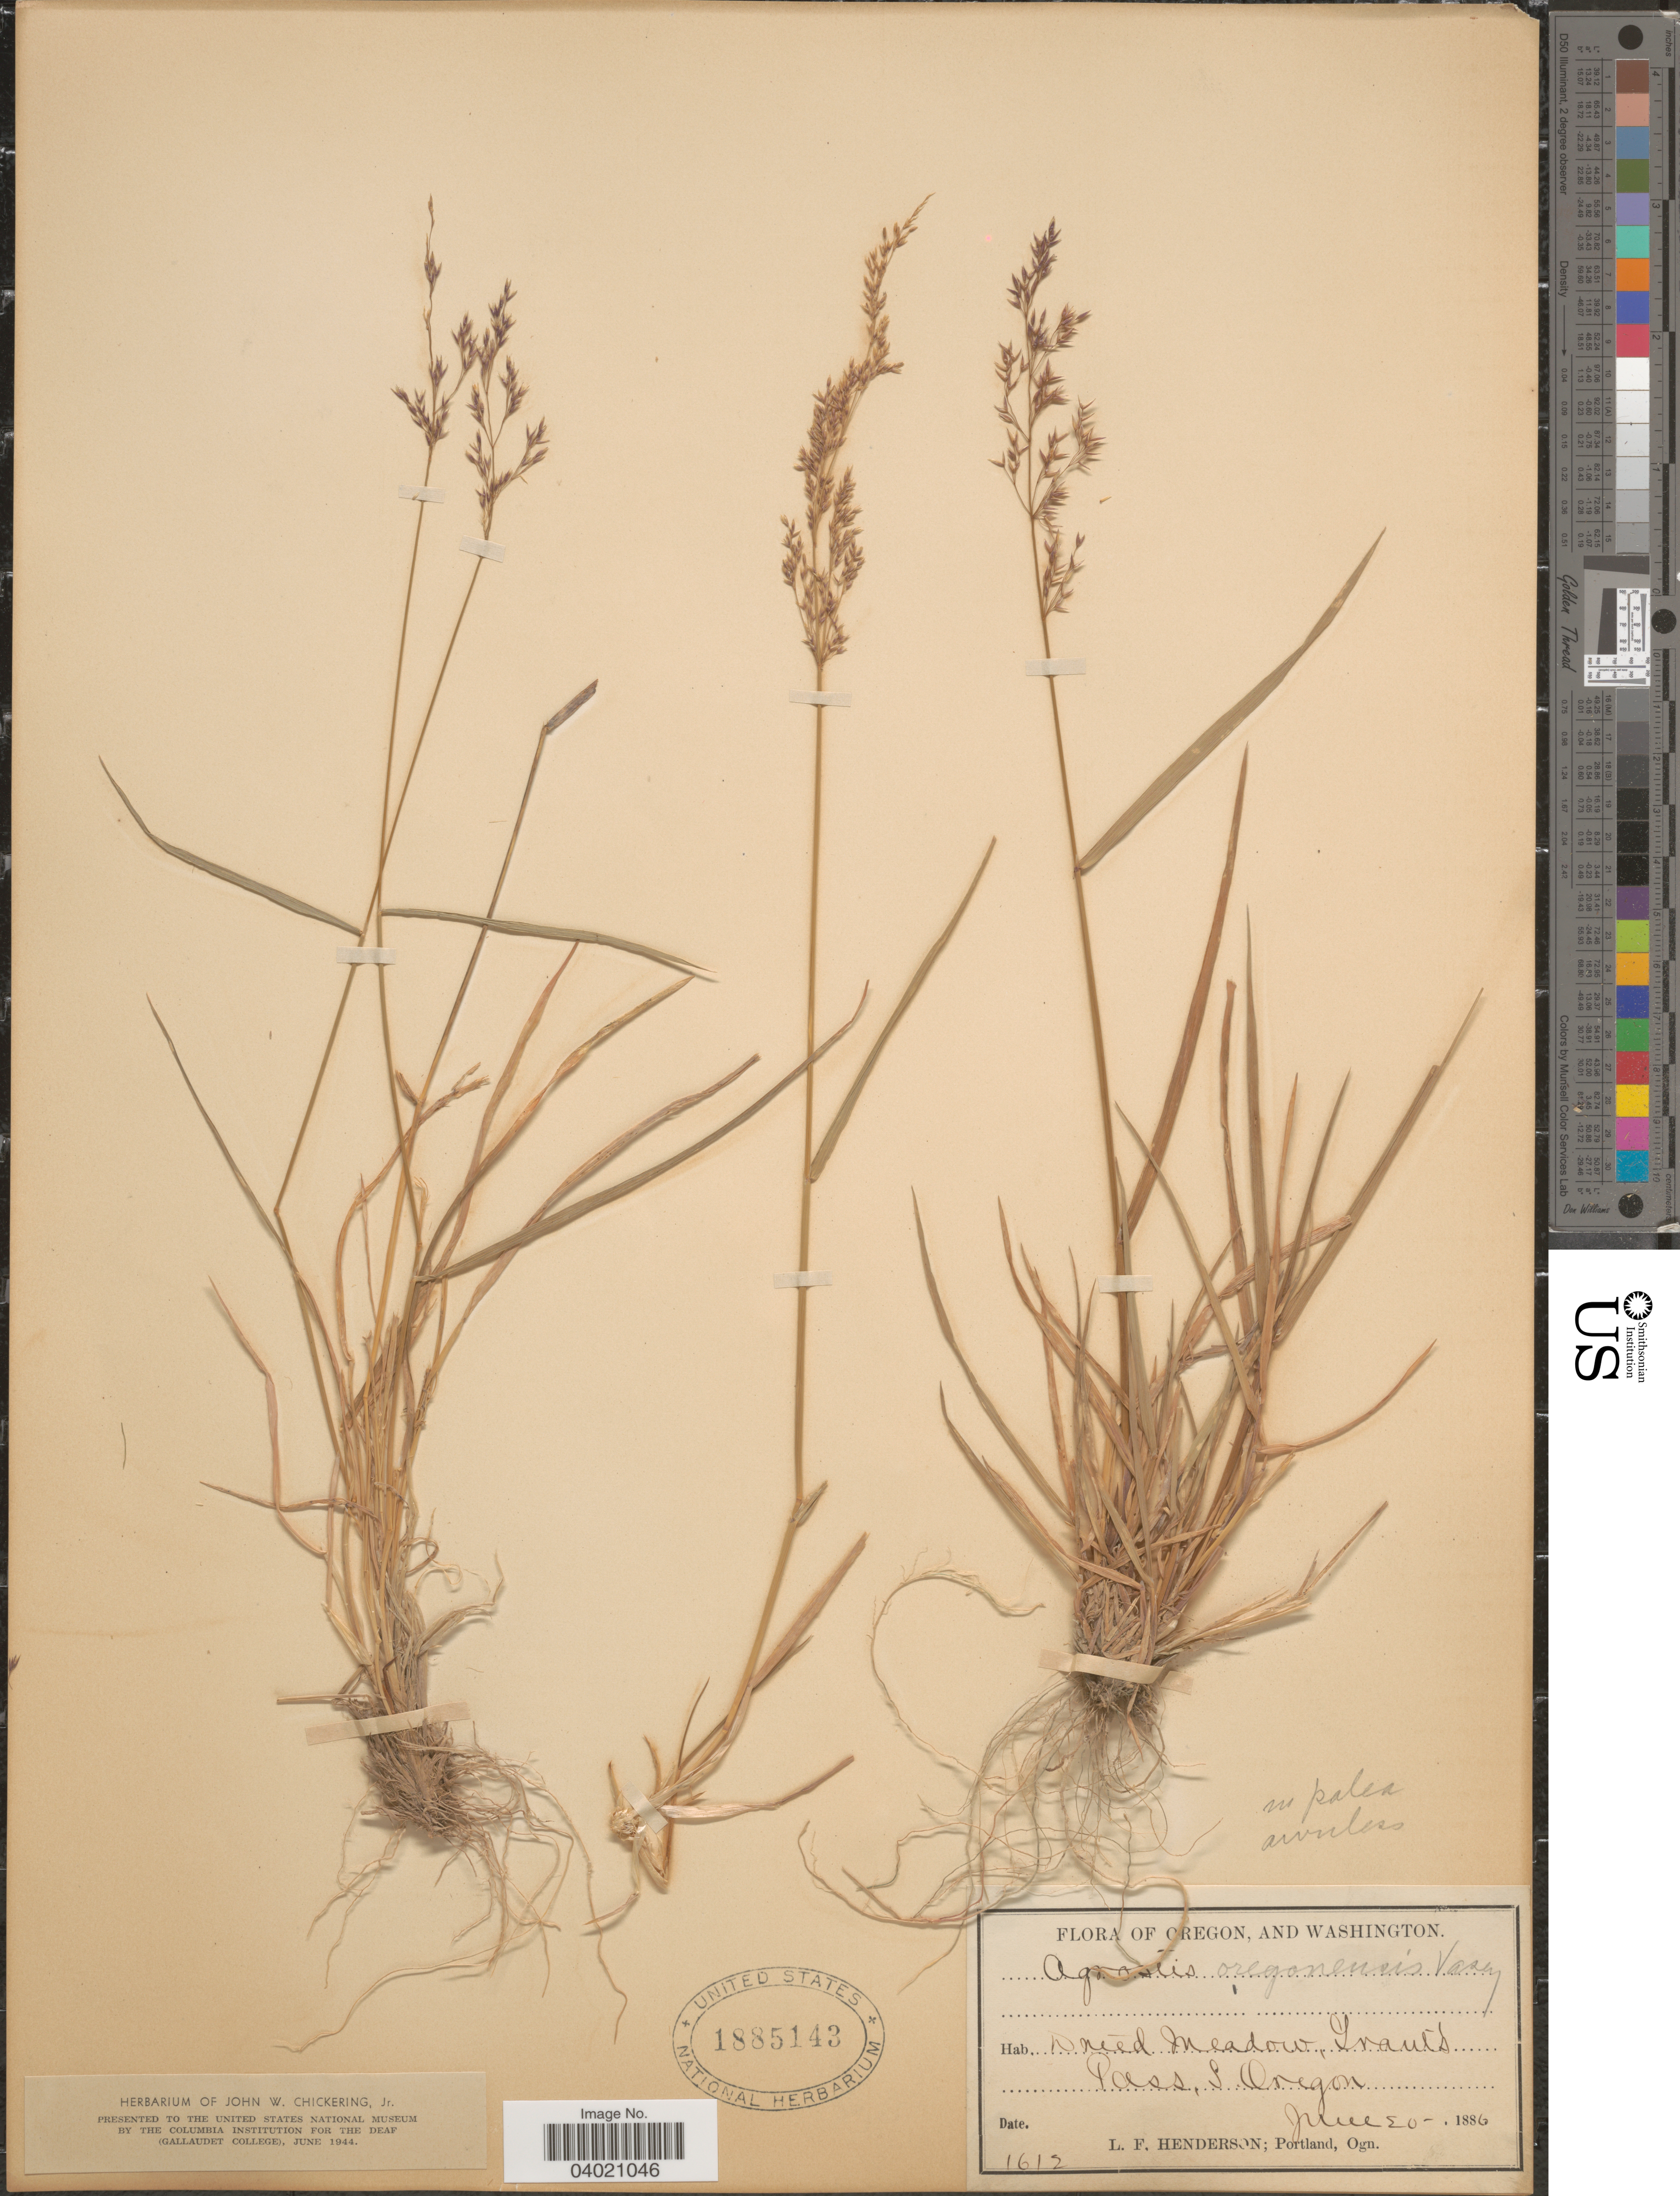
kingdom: Plantae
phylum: Tracheophyta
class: Liliopsida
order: Poales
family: Poaceae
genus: Agrostis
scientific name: Agrostis oregonensis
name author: Vasey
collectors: L. Henderson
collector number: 1612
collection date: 1886-06-30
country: United States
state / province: Oregon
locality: Dried meadow, Grant's Pass, S. Oregon.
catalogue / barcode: US 1885143